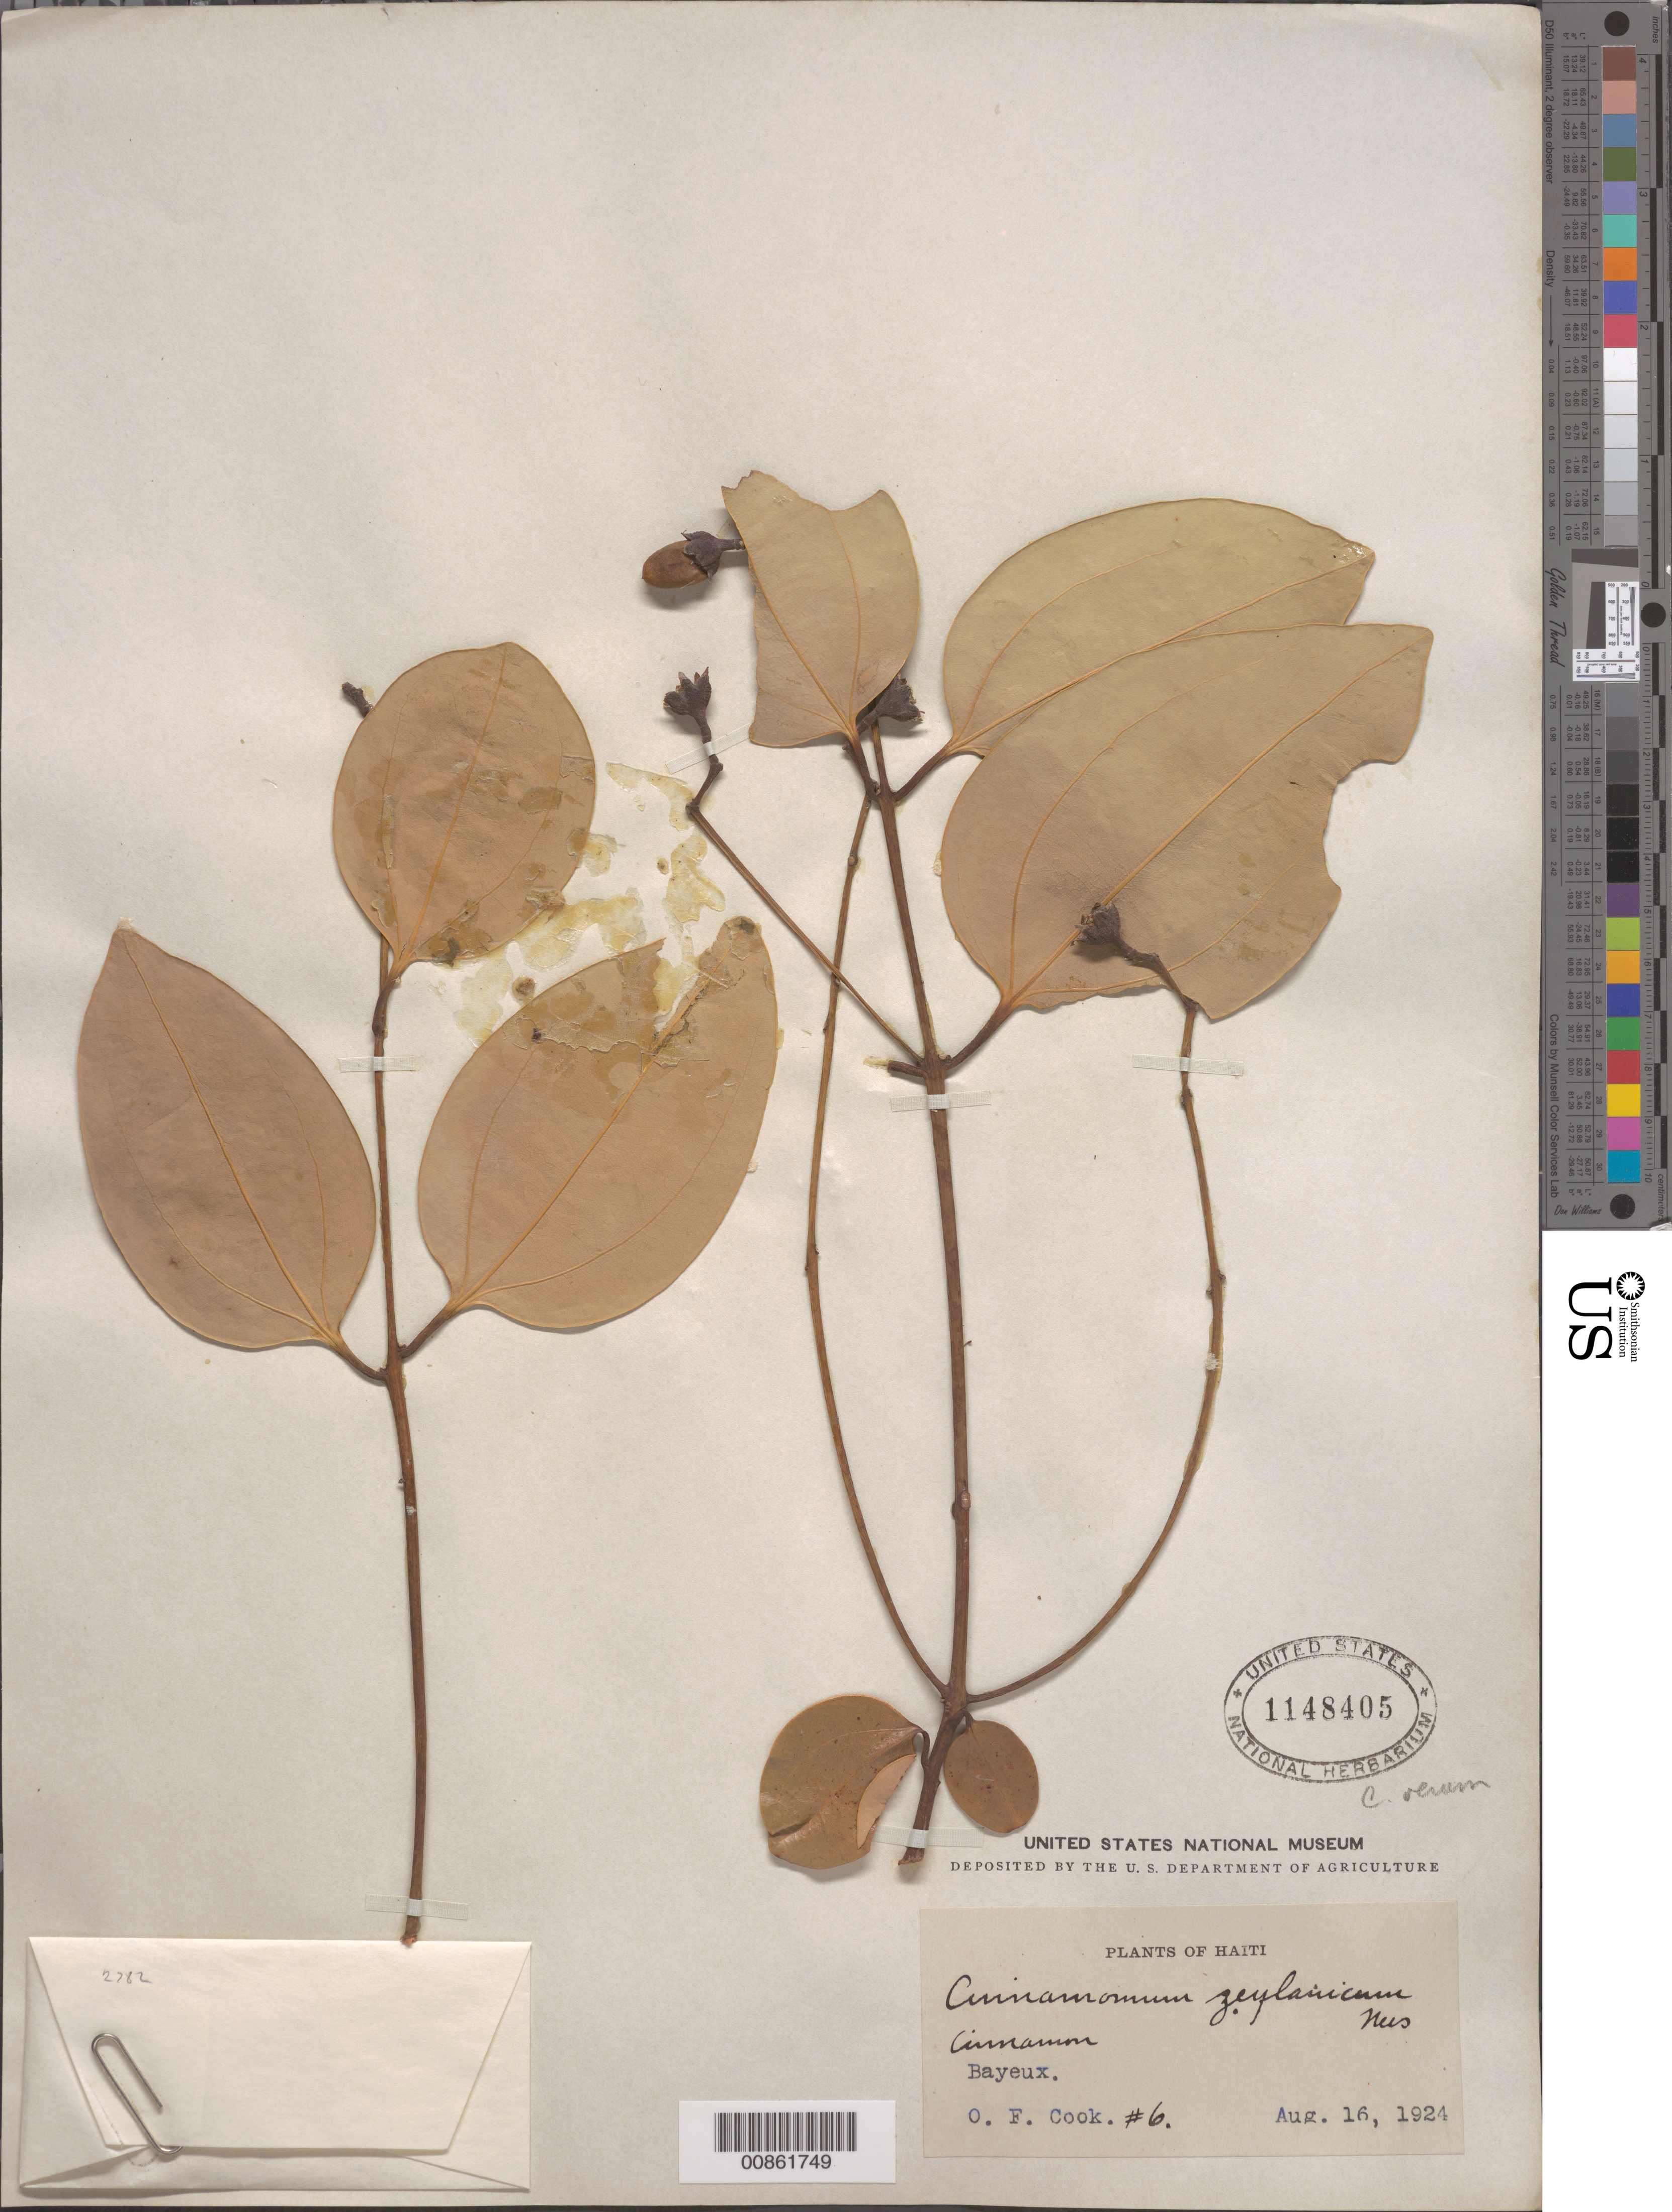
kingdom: Plantae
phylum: Tracheophyta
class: Magnoliopsida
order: Laurales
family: Lauraceae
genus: Cinnamomum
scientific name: Cinnamomum verum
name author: J. Presl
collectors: O. F. Cook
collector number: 6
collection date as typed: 16 Aug 1924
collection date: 1924-08-16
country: Haiti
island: Hispaniola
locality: Bayeux.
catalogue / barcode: US 1148405